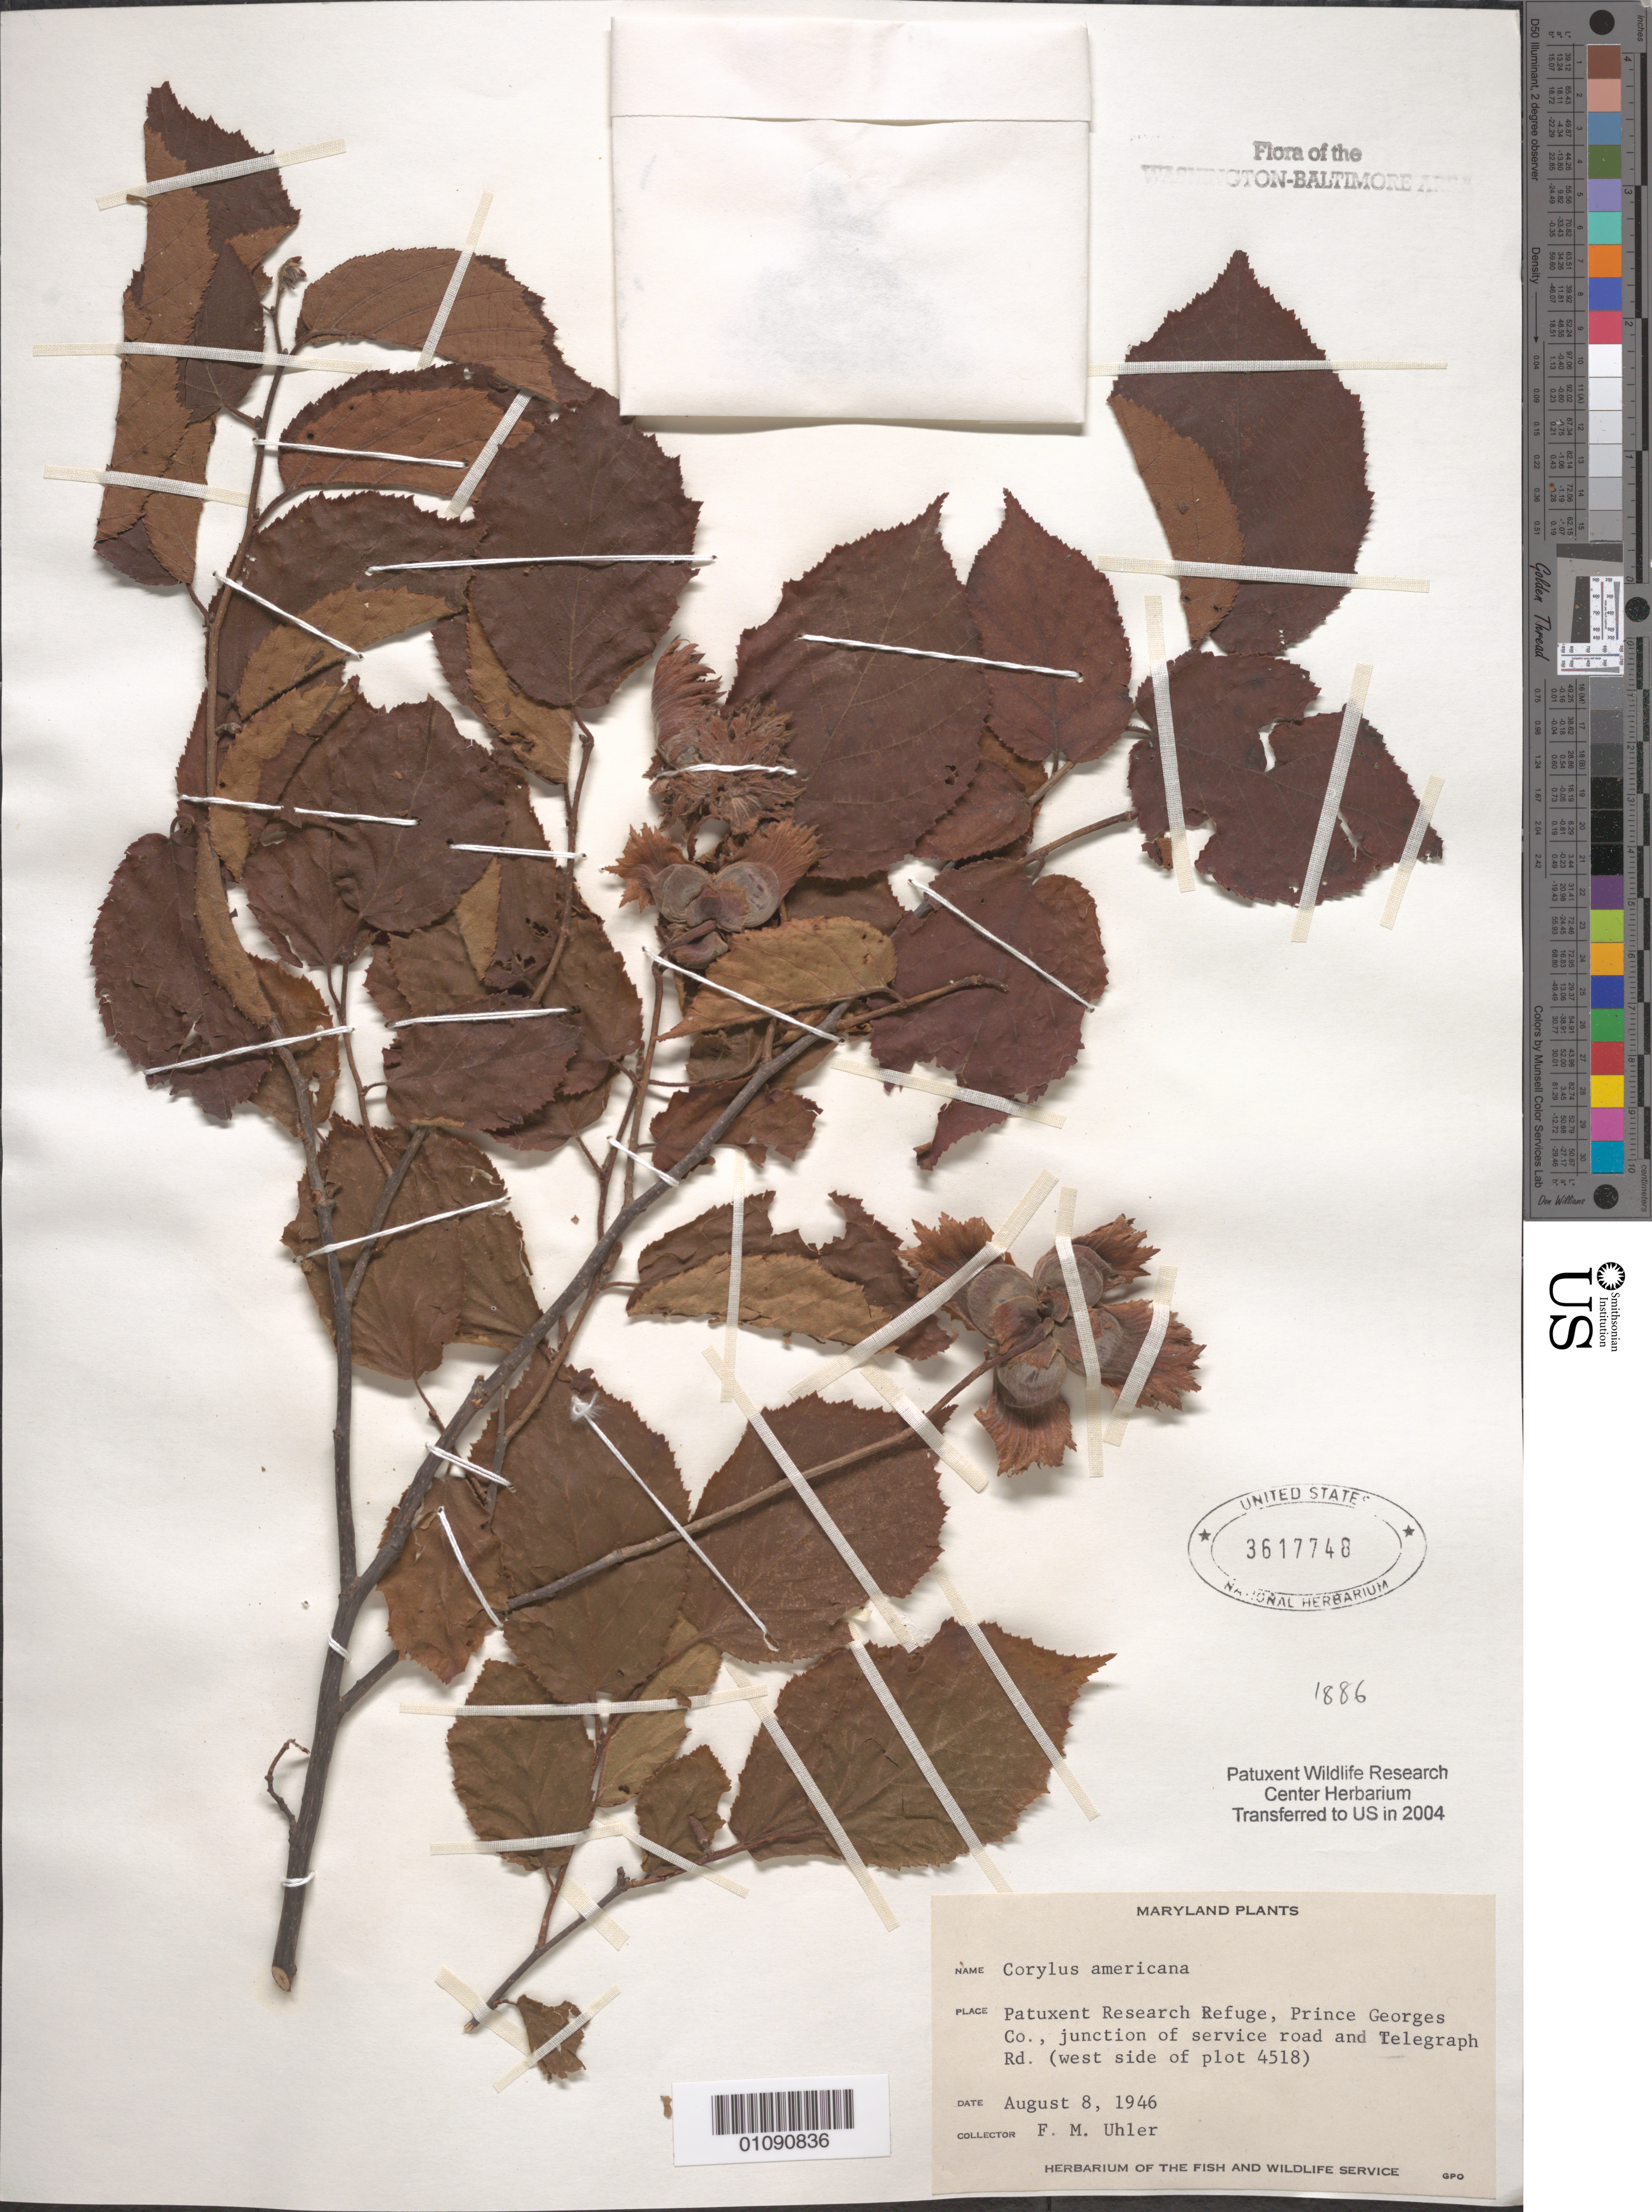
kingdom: Plantae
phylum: Tracheophyta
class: Magnoliopsida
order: Fagales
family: Betulaceae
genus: Corylus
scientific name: Corylus americana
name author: Walter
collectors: F. M. Uhler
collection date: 1946-08-08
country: United States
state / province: Maryland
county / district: Prince George's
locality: Patuxent Wildlife Refuge. Junction of service road and Telegraph Rd. (W. side of plot 4518).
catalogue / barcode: US 3617748